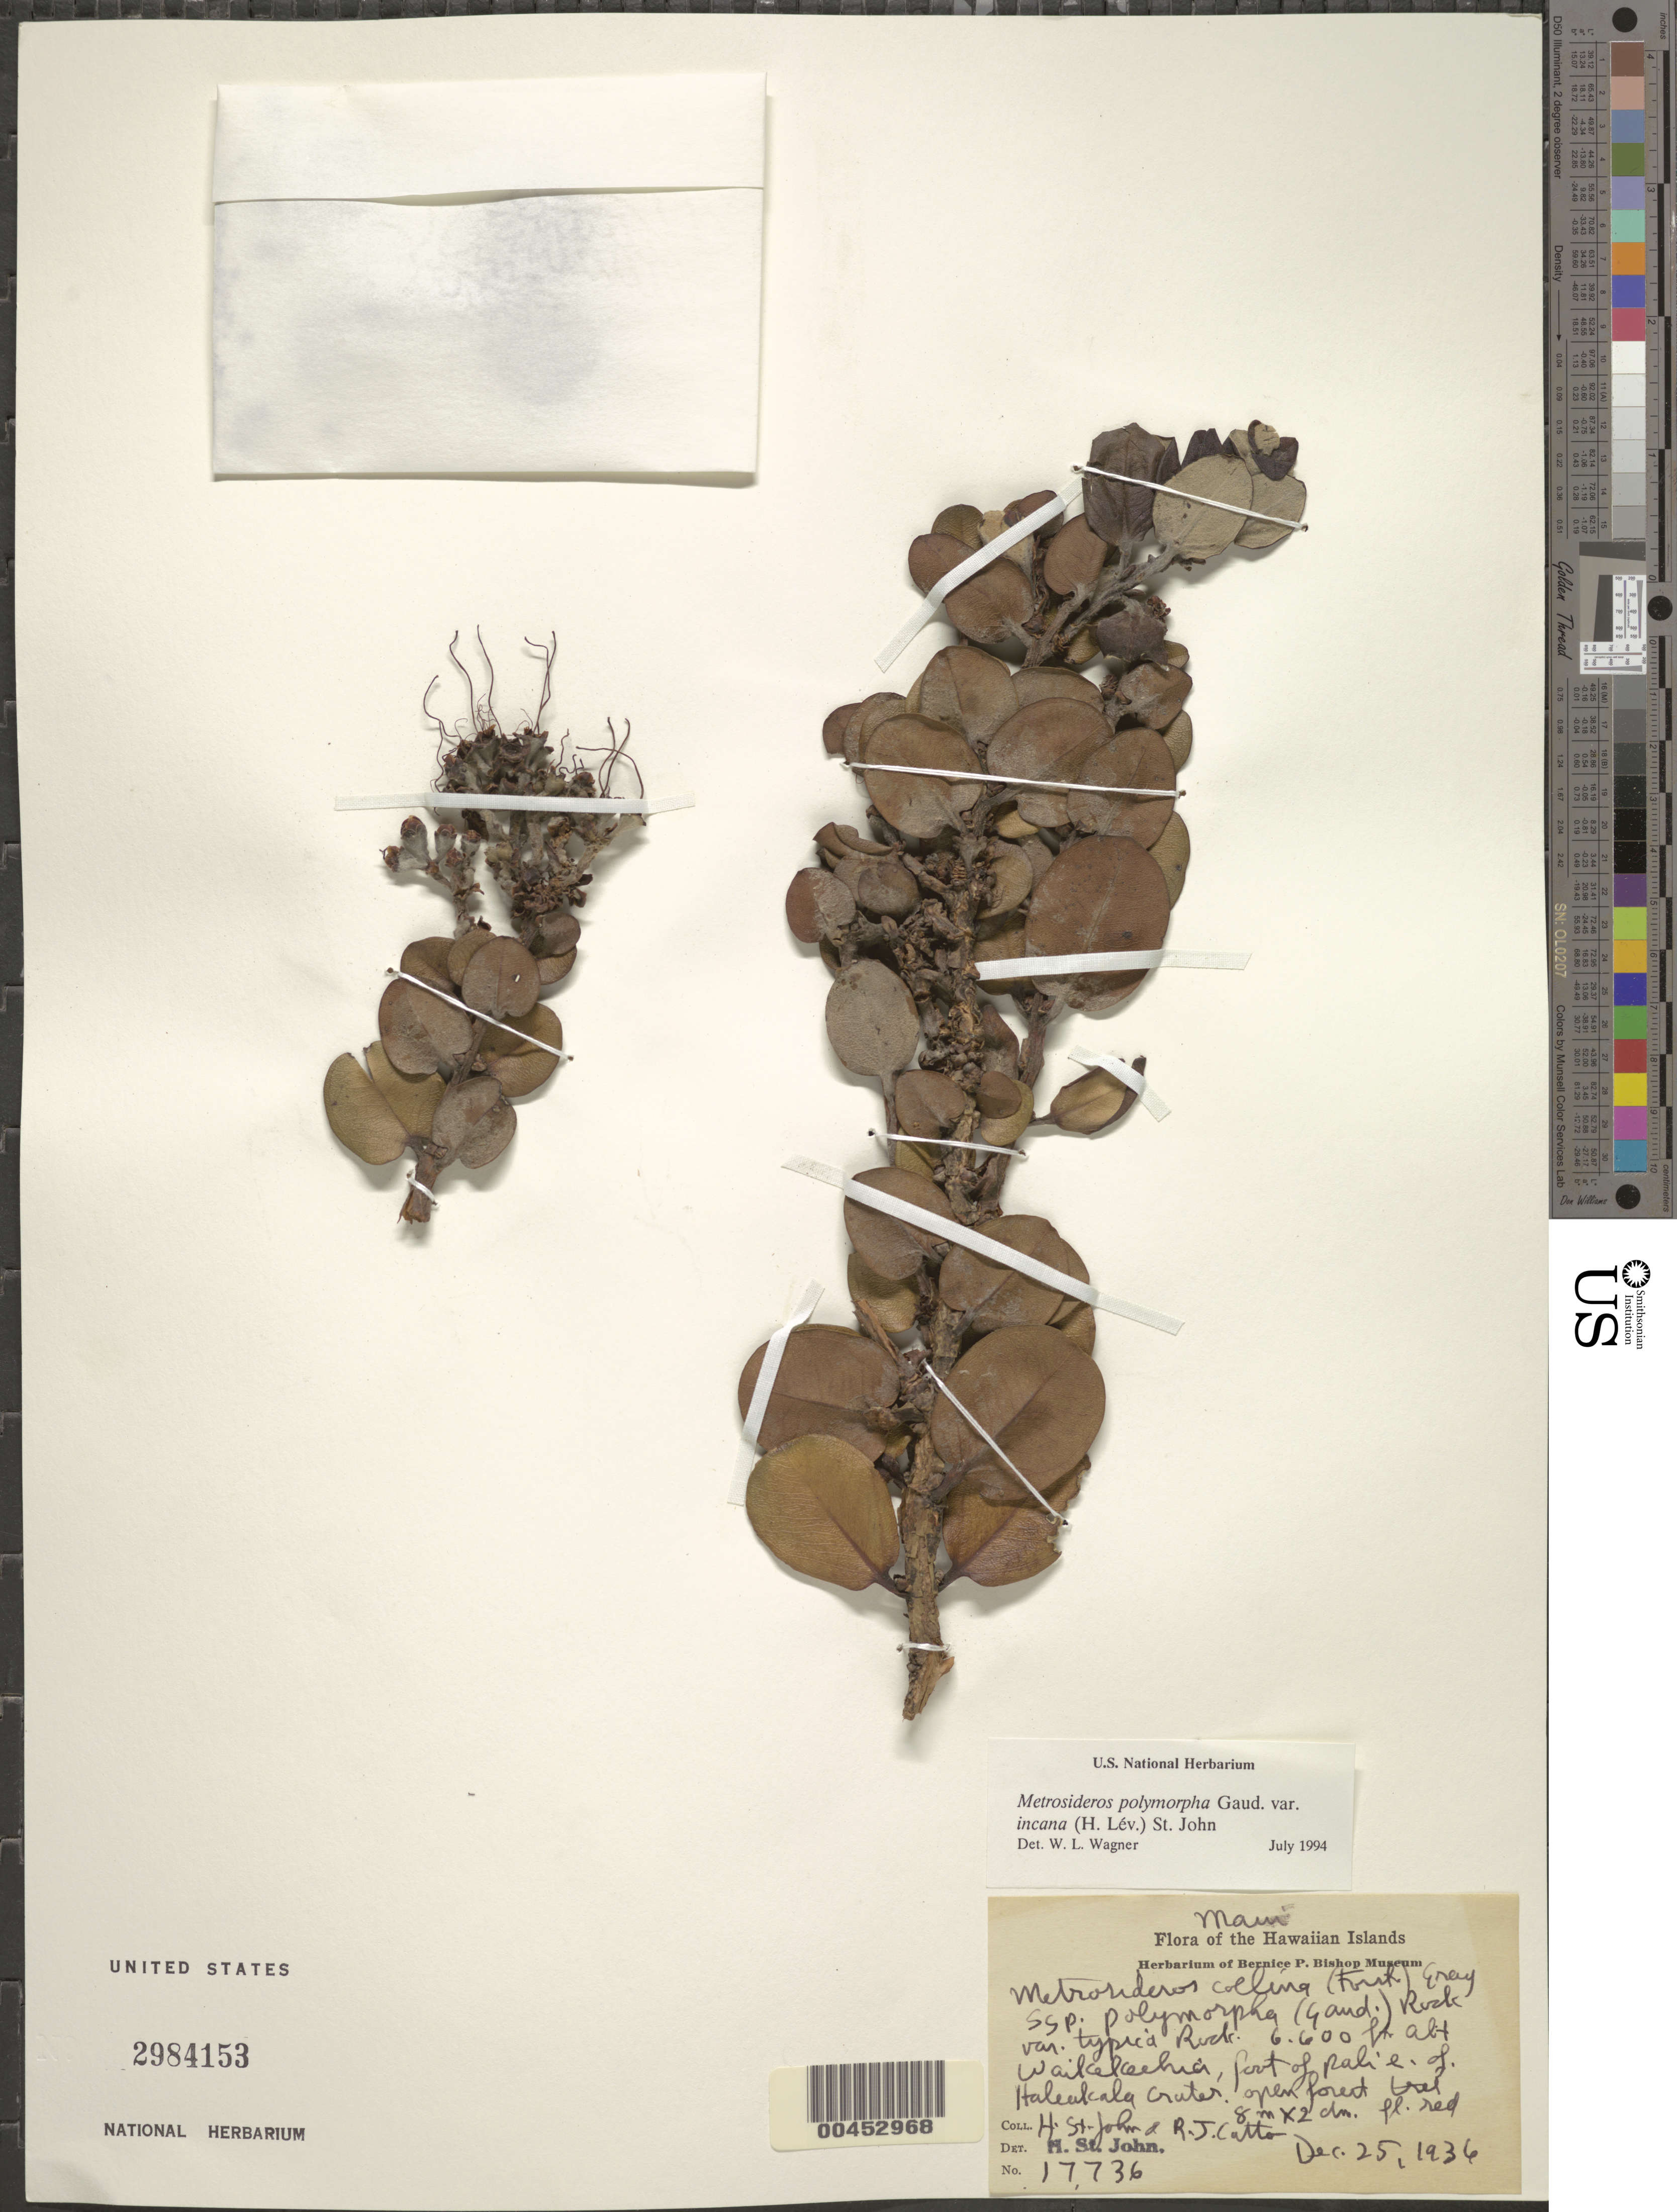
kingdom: Plantae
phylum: Tracheophyta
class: Magnoliopsida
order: Myrtales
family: Myrtaceae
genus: Metrosideros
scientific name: Metrosideros polymorpha var. incana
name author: H. St. John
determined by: Wagner, W. L., (BOT), Smithsonian Institution - National Museum of Natural History (UNITED STATES)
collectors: H. St. John & R. Catto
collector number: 17736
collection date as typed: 25 Dec 1936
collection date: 1936-12-25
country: United States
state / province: Hawaii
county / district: Maui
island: Maui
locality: Waikekeehia, foot of pali E of Haleakala Crater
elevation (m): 2012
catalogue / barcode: US 2984153